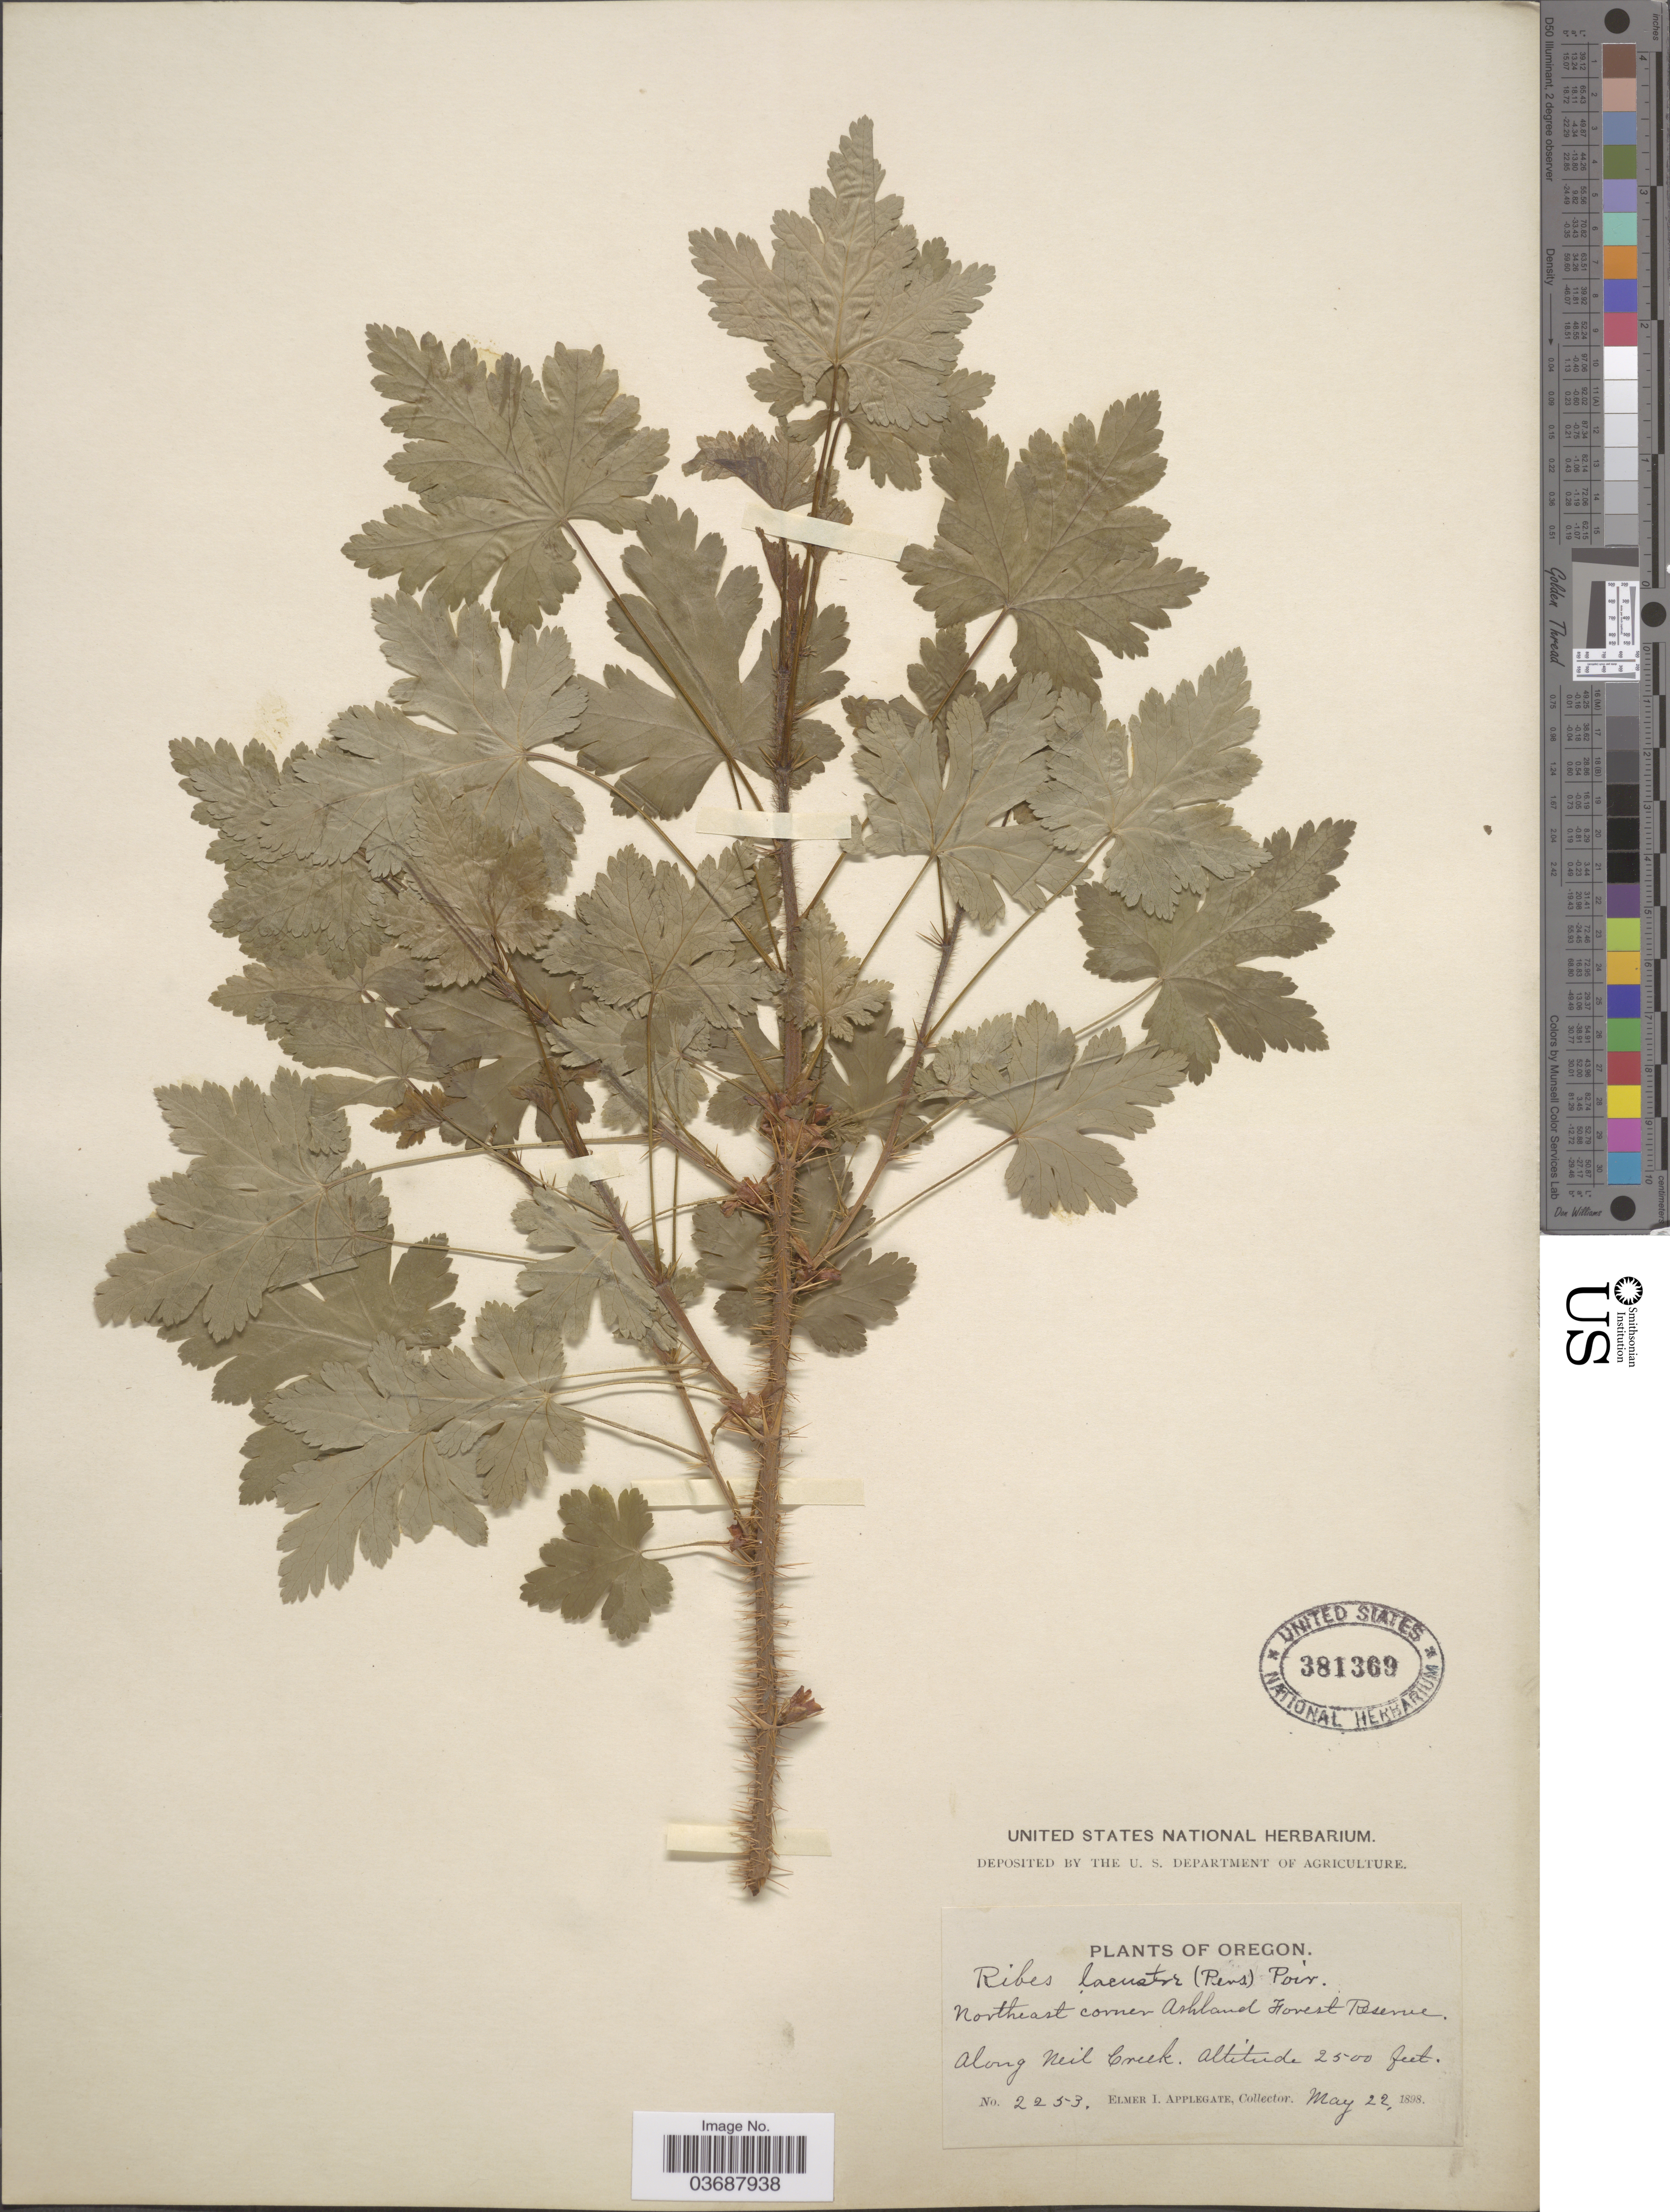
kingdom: Plantae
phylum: Tracheophyta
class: Magnoliopsida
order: Saxifragales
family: Grossulariaceae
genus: Ribes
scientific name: Ribes lacustre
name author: (Pers.) Poir.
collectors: E. I. Applegate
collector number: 2253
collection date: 1898-05-22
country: United States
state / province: Oregon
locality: Northeast corner Ashland Forest Reserve. Along Neil Creek.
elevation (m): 762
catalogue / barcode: US 381369